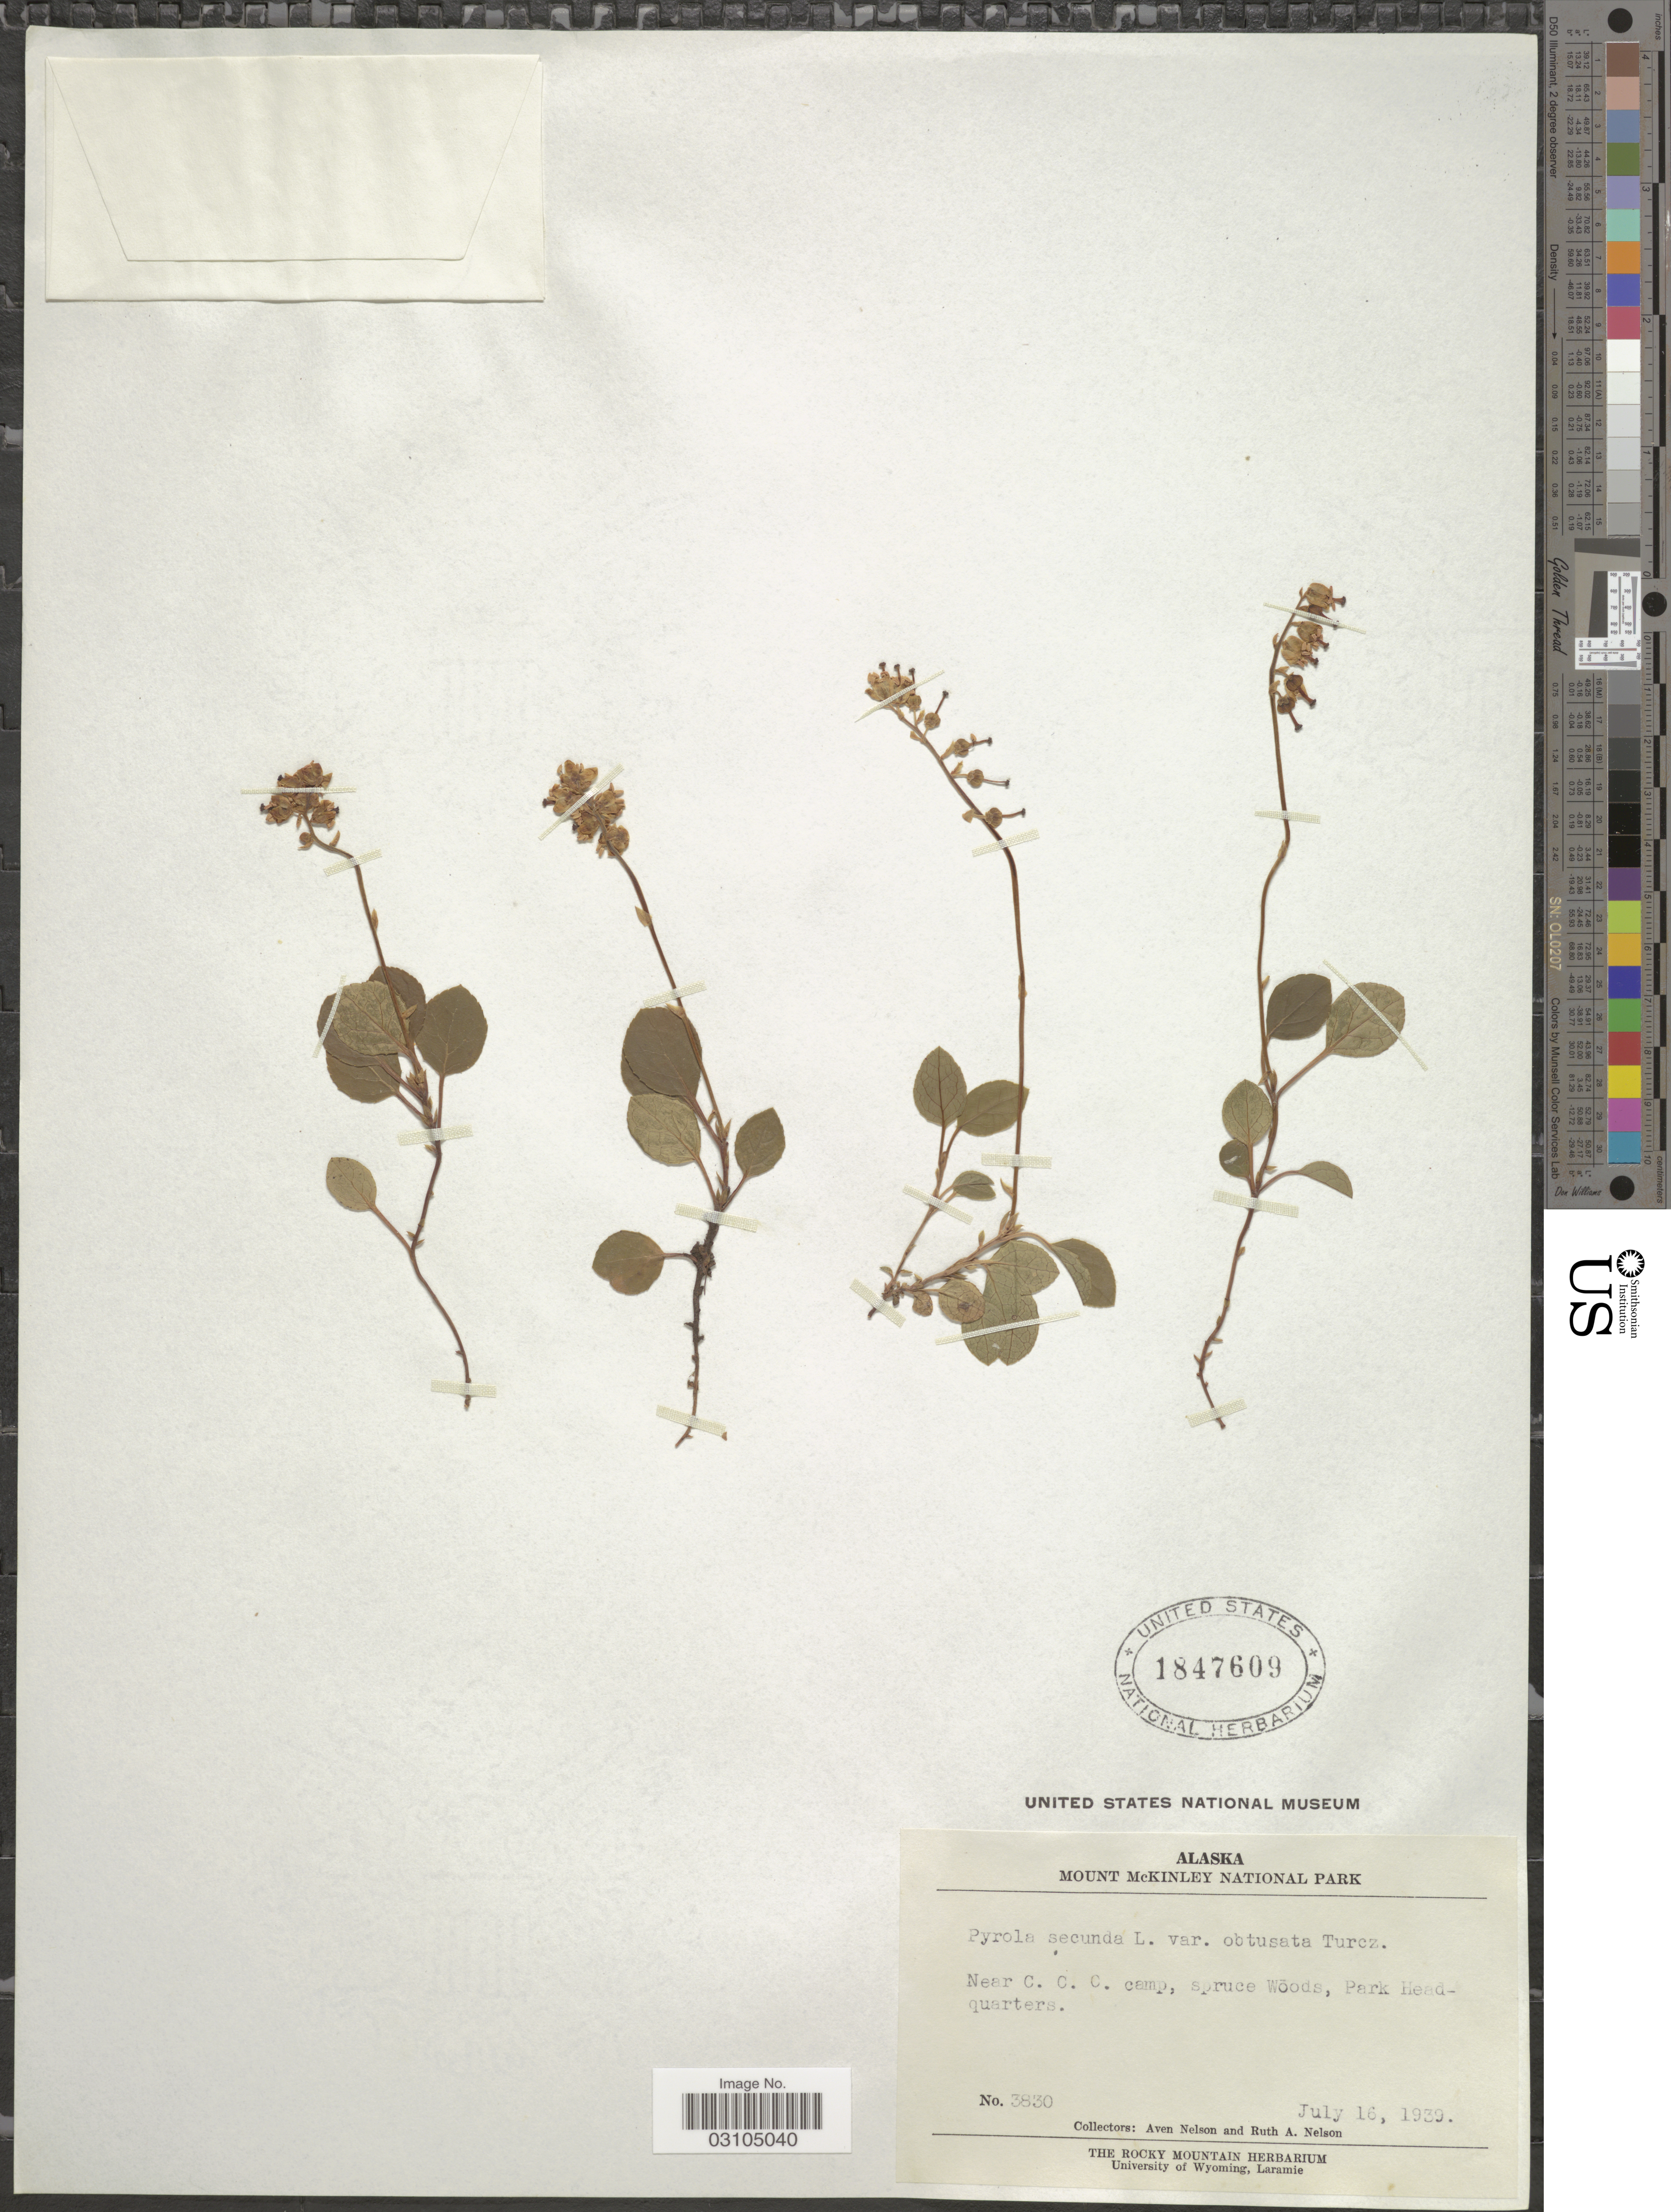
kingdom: Plantae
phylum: Tracheophyta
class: Magnoliopsida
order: Ericales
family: Ericaceae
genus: Orthilia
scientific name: Orthilia secunda var. obtusata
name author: (Turcz.) House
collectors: A. Nelson & R. A. Nelson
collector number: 3830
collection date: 1939-07-16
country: United States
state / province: Alaska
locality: Mount McKinley National Park, Near C. C. C. camp, spruce Woods, Park Headquarters.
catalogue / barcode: US 1847609